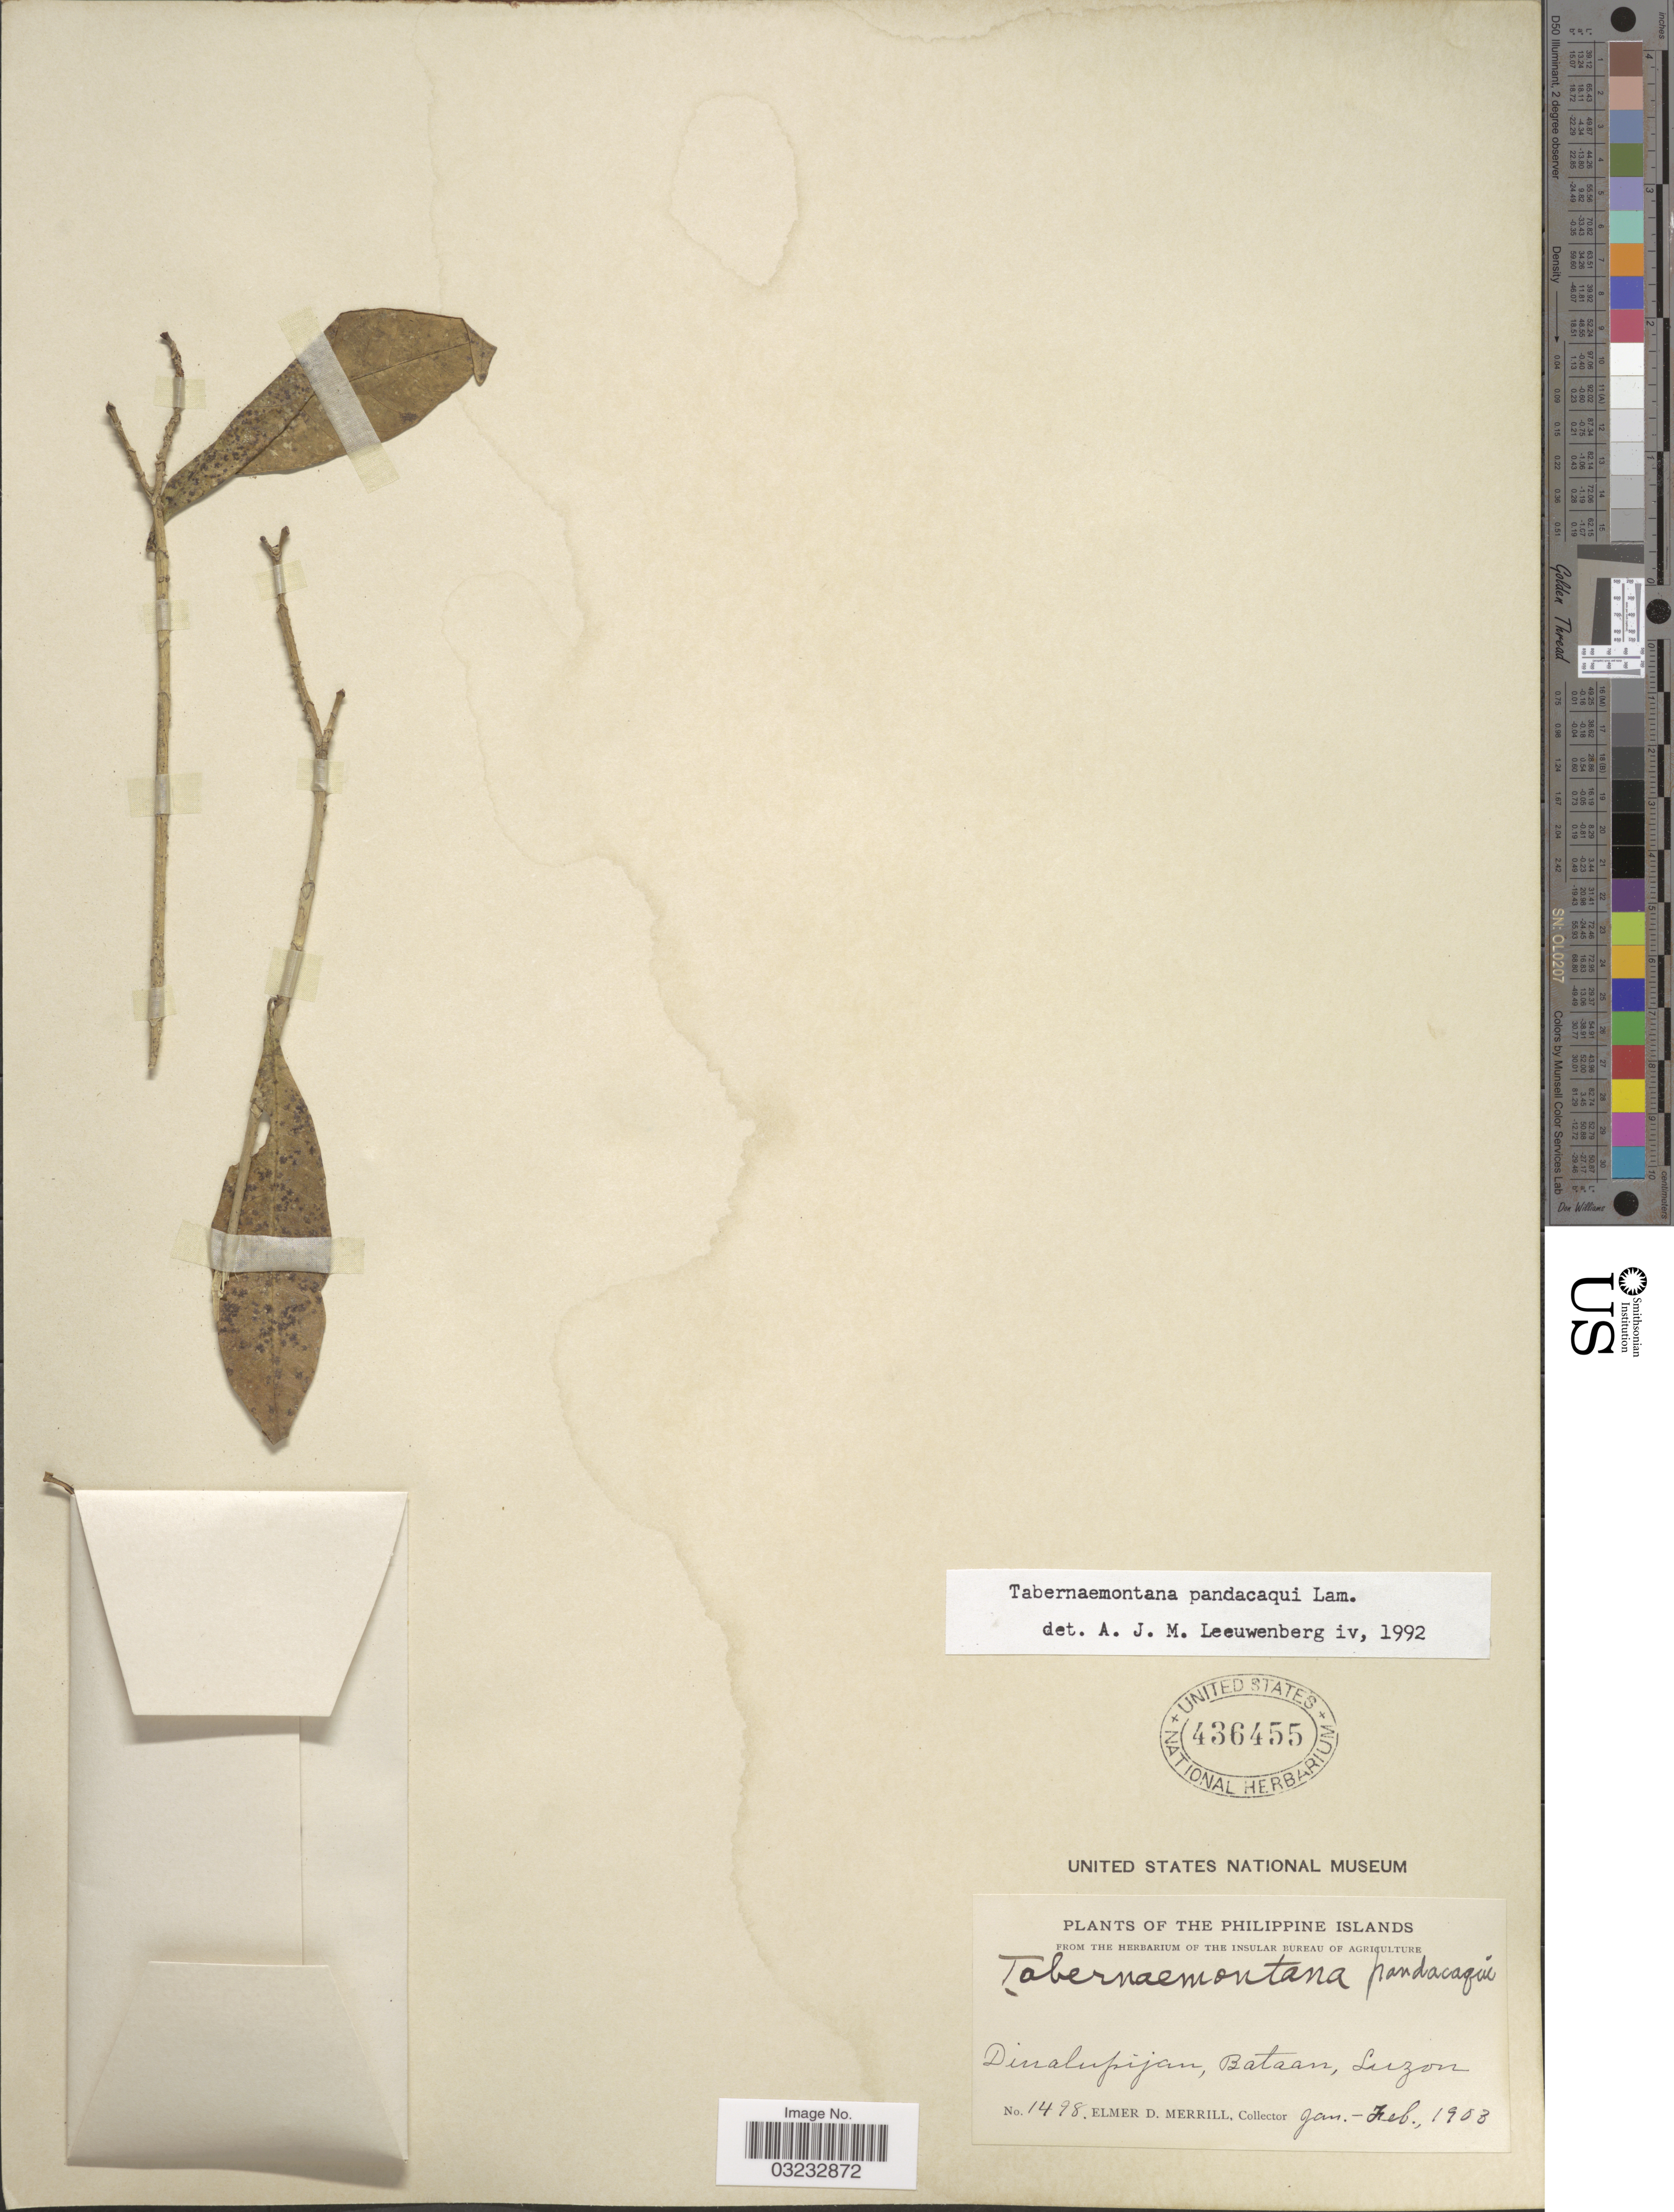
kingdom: Plantae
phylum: Tracheophyta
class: Magnoliopsida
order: Gentianales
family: Apocynaceae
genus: Tabernaemontana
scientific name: Tabernaemontana pandacaqui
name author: Poir.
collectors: E. D. Merrill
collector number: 1498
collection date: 1903-01/1903-02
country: Philippines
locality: Dinalupijan, Bataan, Luzon.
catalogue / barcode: US 436455